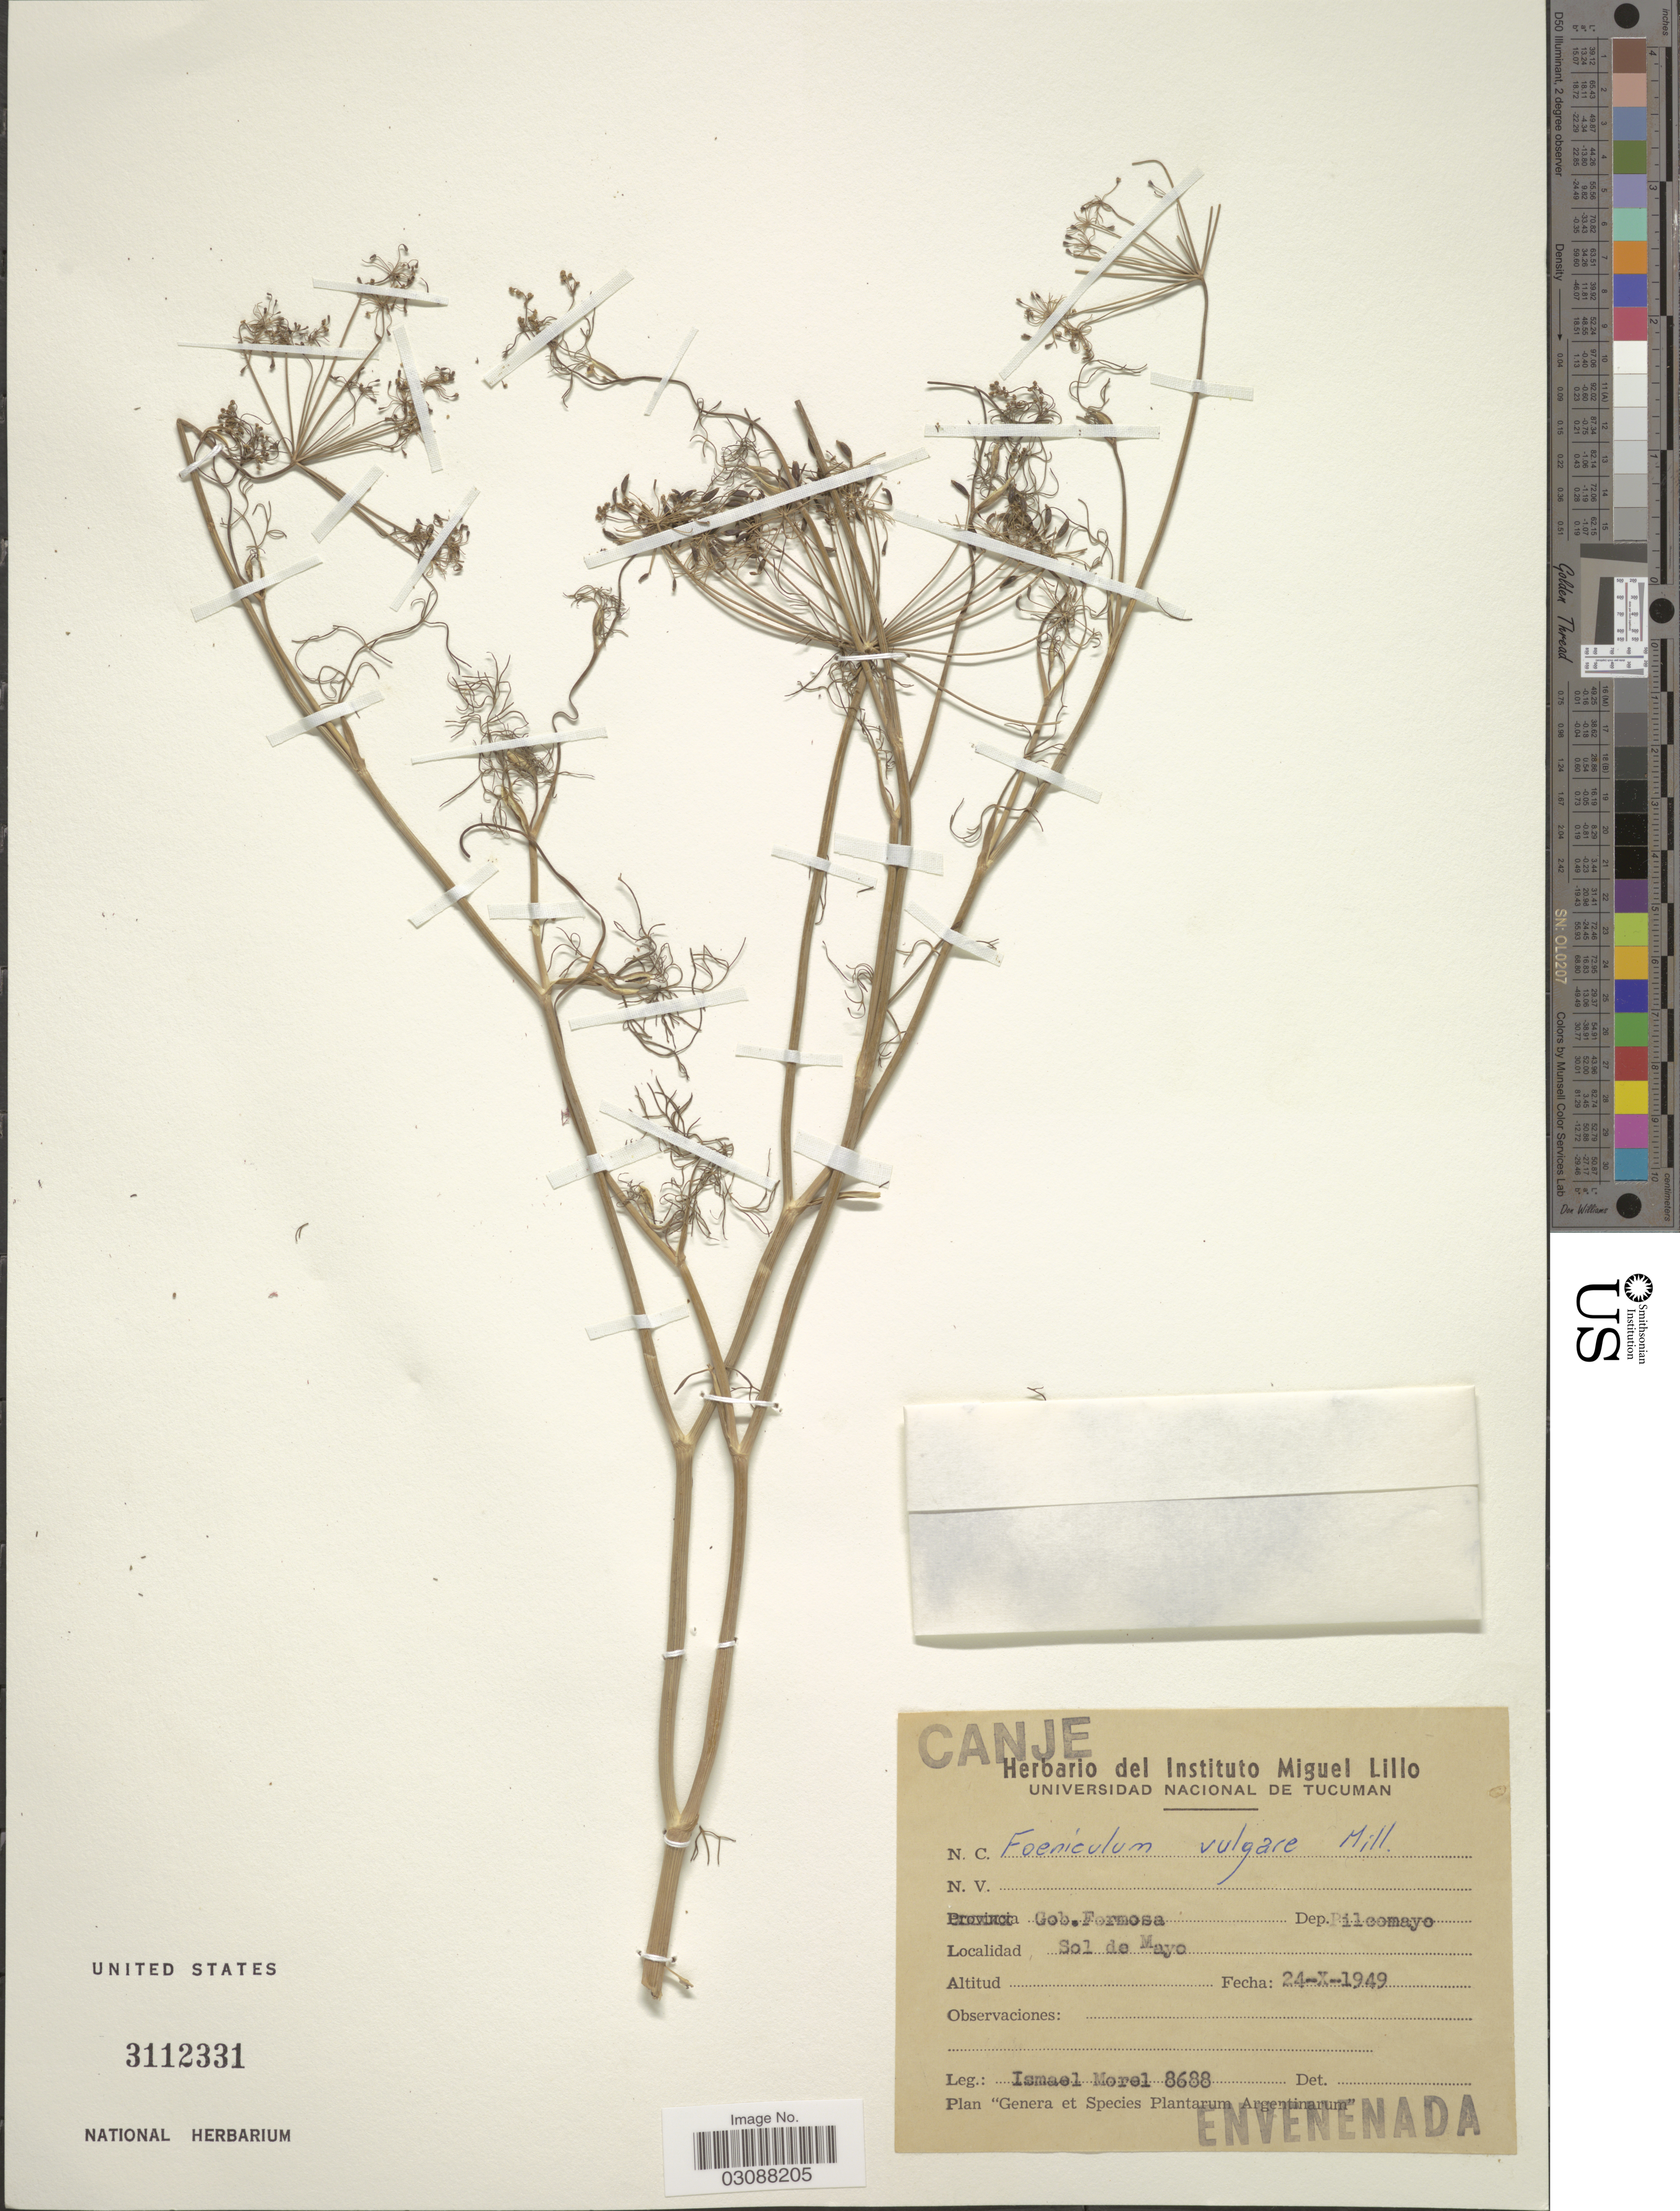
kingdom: Plantae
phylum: Tracheophyta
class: Magnoliopsida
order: Apiales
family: Apiaceae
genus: Foeniculum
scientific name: Foeniculum vulgare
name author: Mill.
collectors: I. Morel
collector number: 8688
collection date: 1949-10-24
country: Argentina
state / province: Formosa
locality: Gob. Formosa, Dep. Pilcomayo. Sol de Mayo.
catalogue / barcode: US 3112331